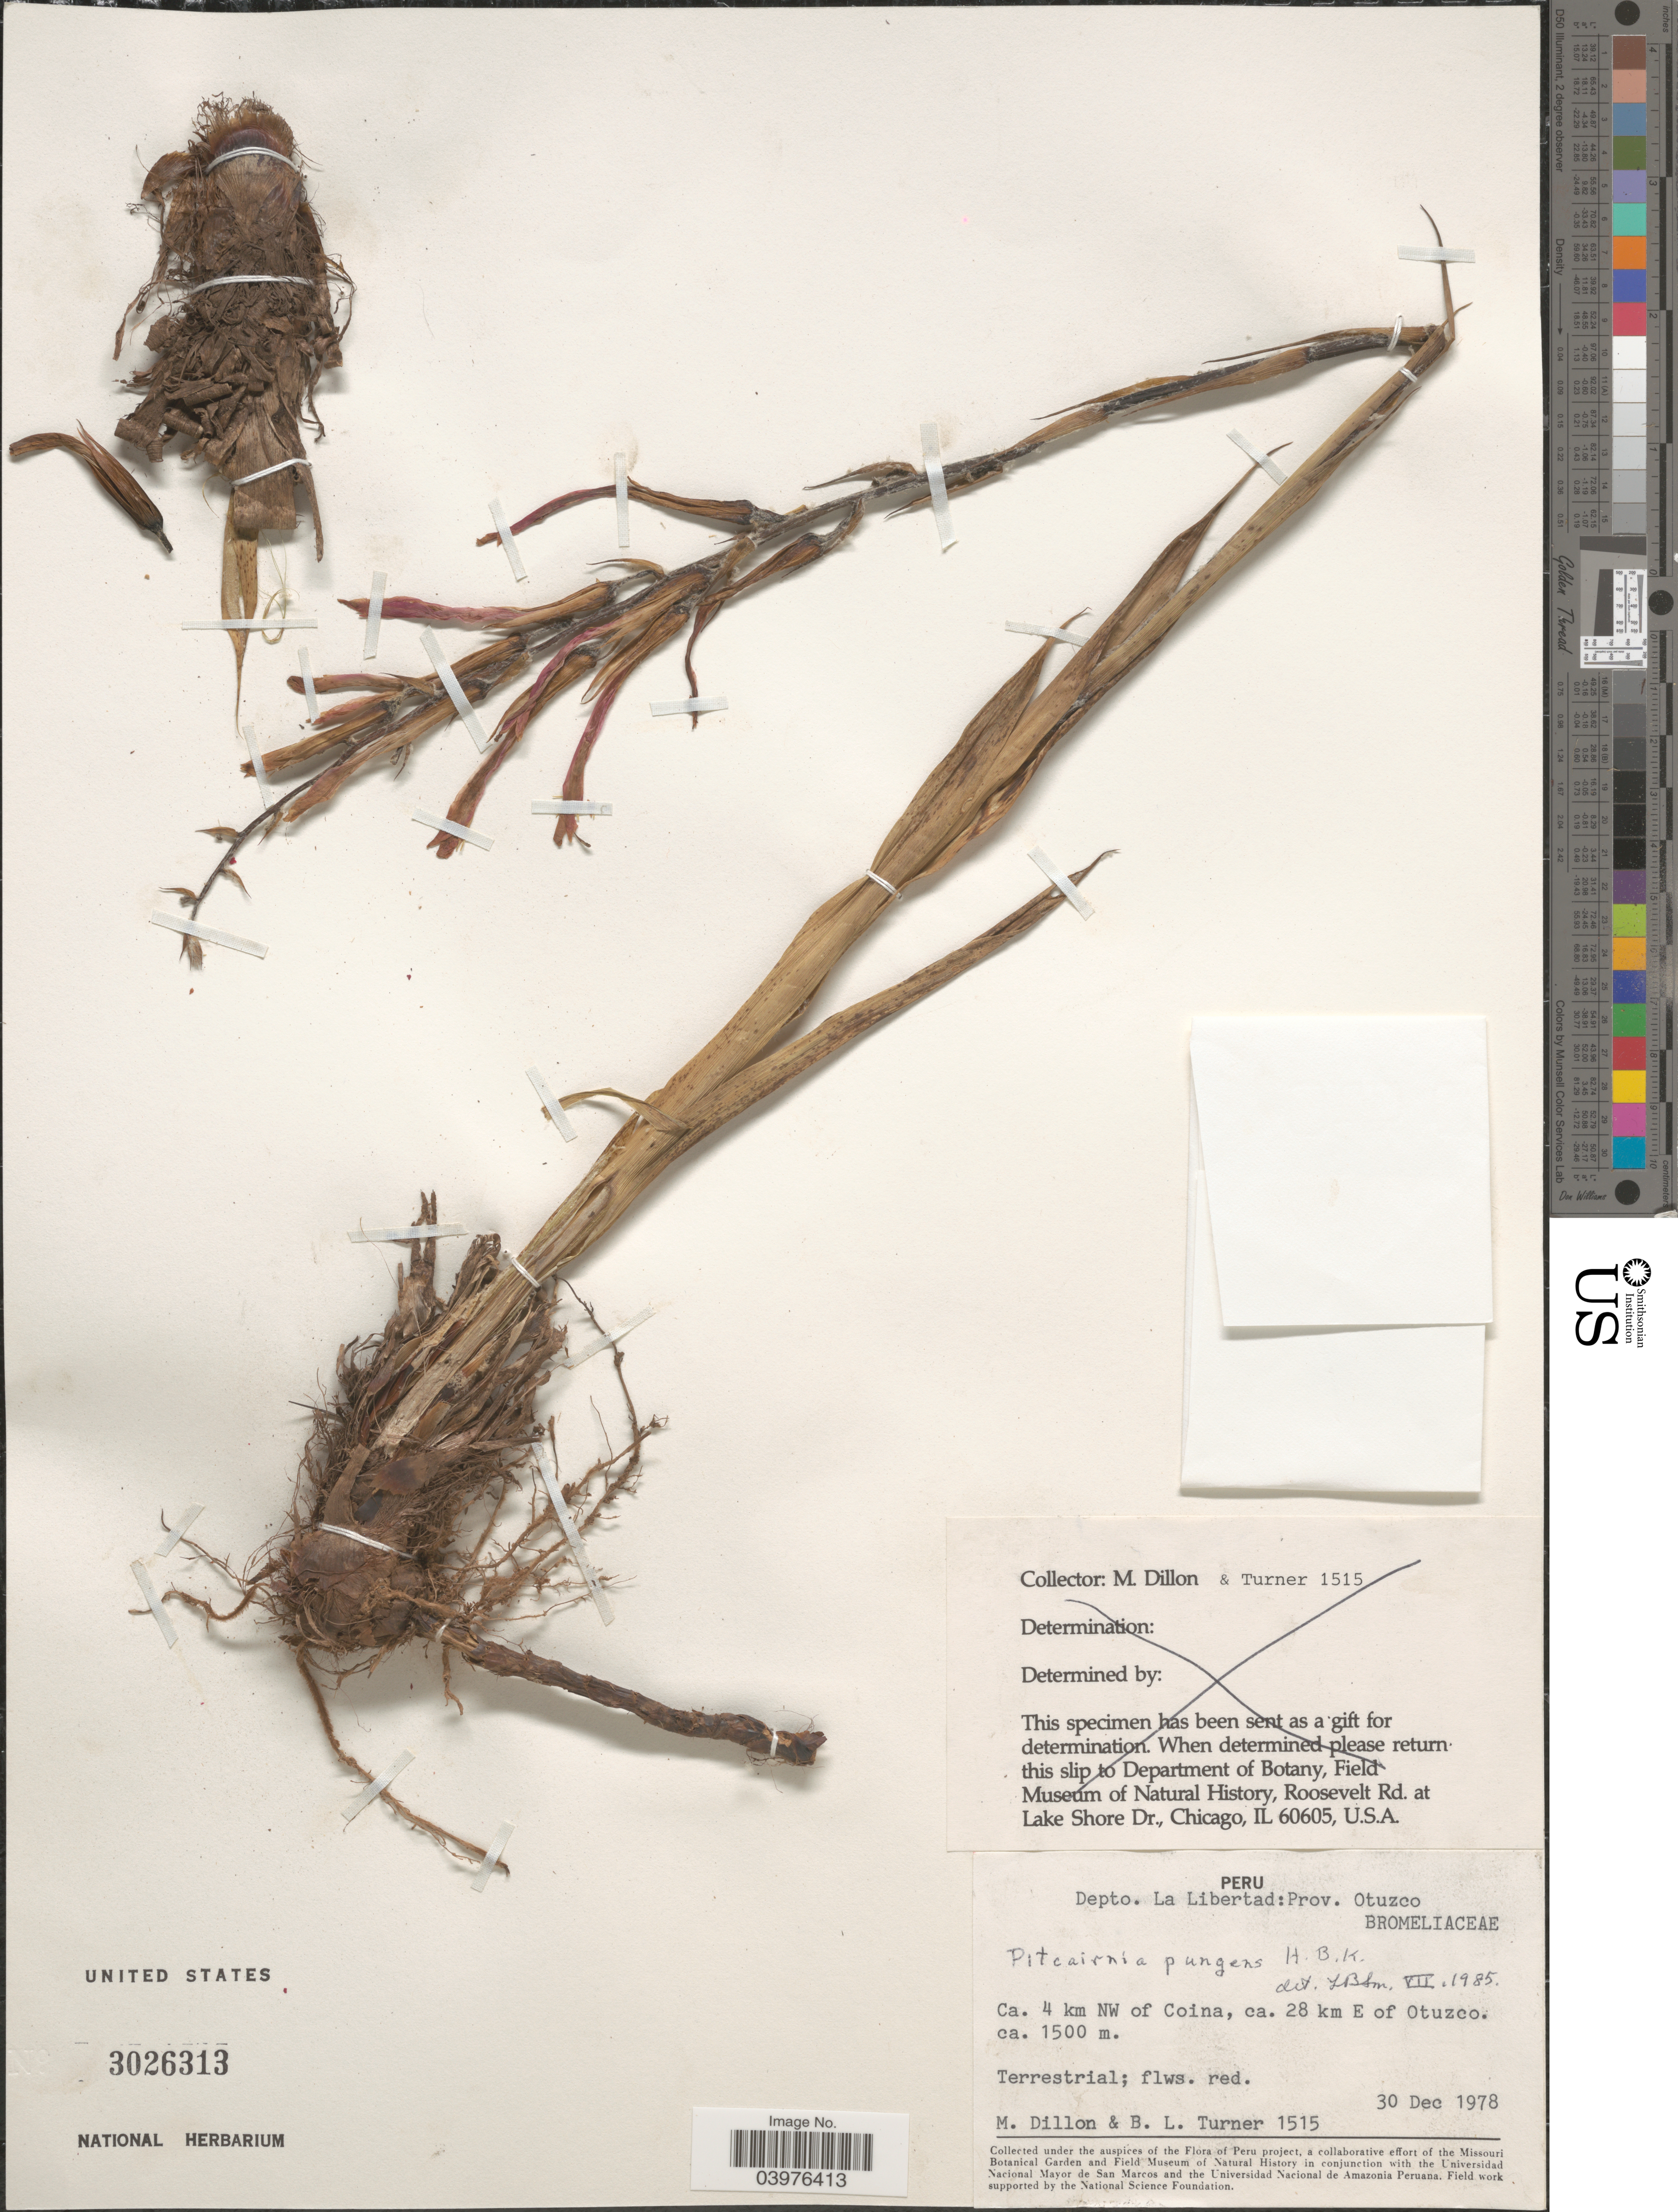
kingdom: Plantae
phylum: Tracheophyta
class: Liliopsida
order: Poales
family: Bromeliaceae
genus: Pitcairnia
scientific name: Pitcairnia pungens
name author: Kunth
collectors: M. O. Dillon & B. L. Turner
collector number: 1515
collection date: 1978-12-30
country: Peru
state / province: La Libertad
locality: Depto. La Libertad: Prov. Otuzco. Ca. 4 km NW of Coina, ca. 28 km E of Otuzco.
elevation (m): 1500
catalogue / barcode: US 3026313